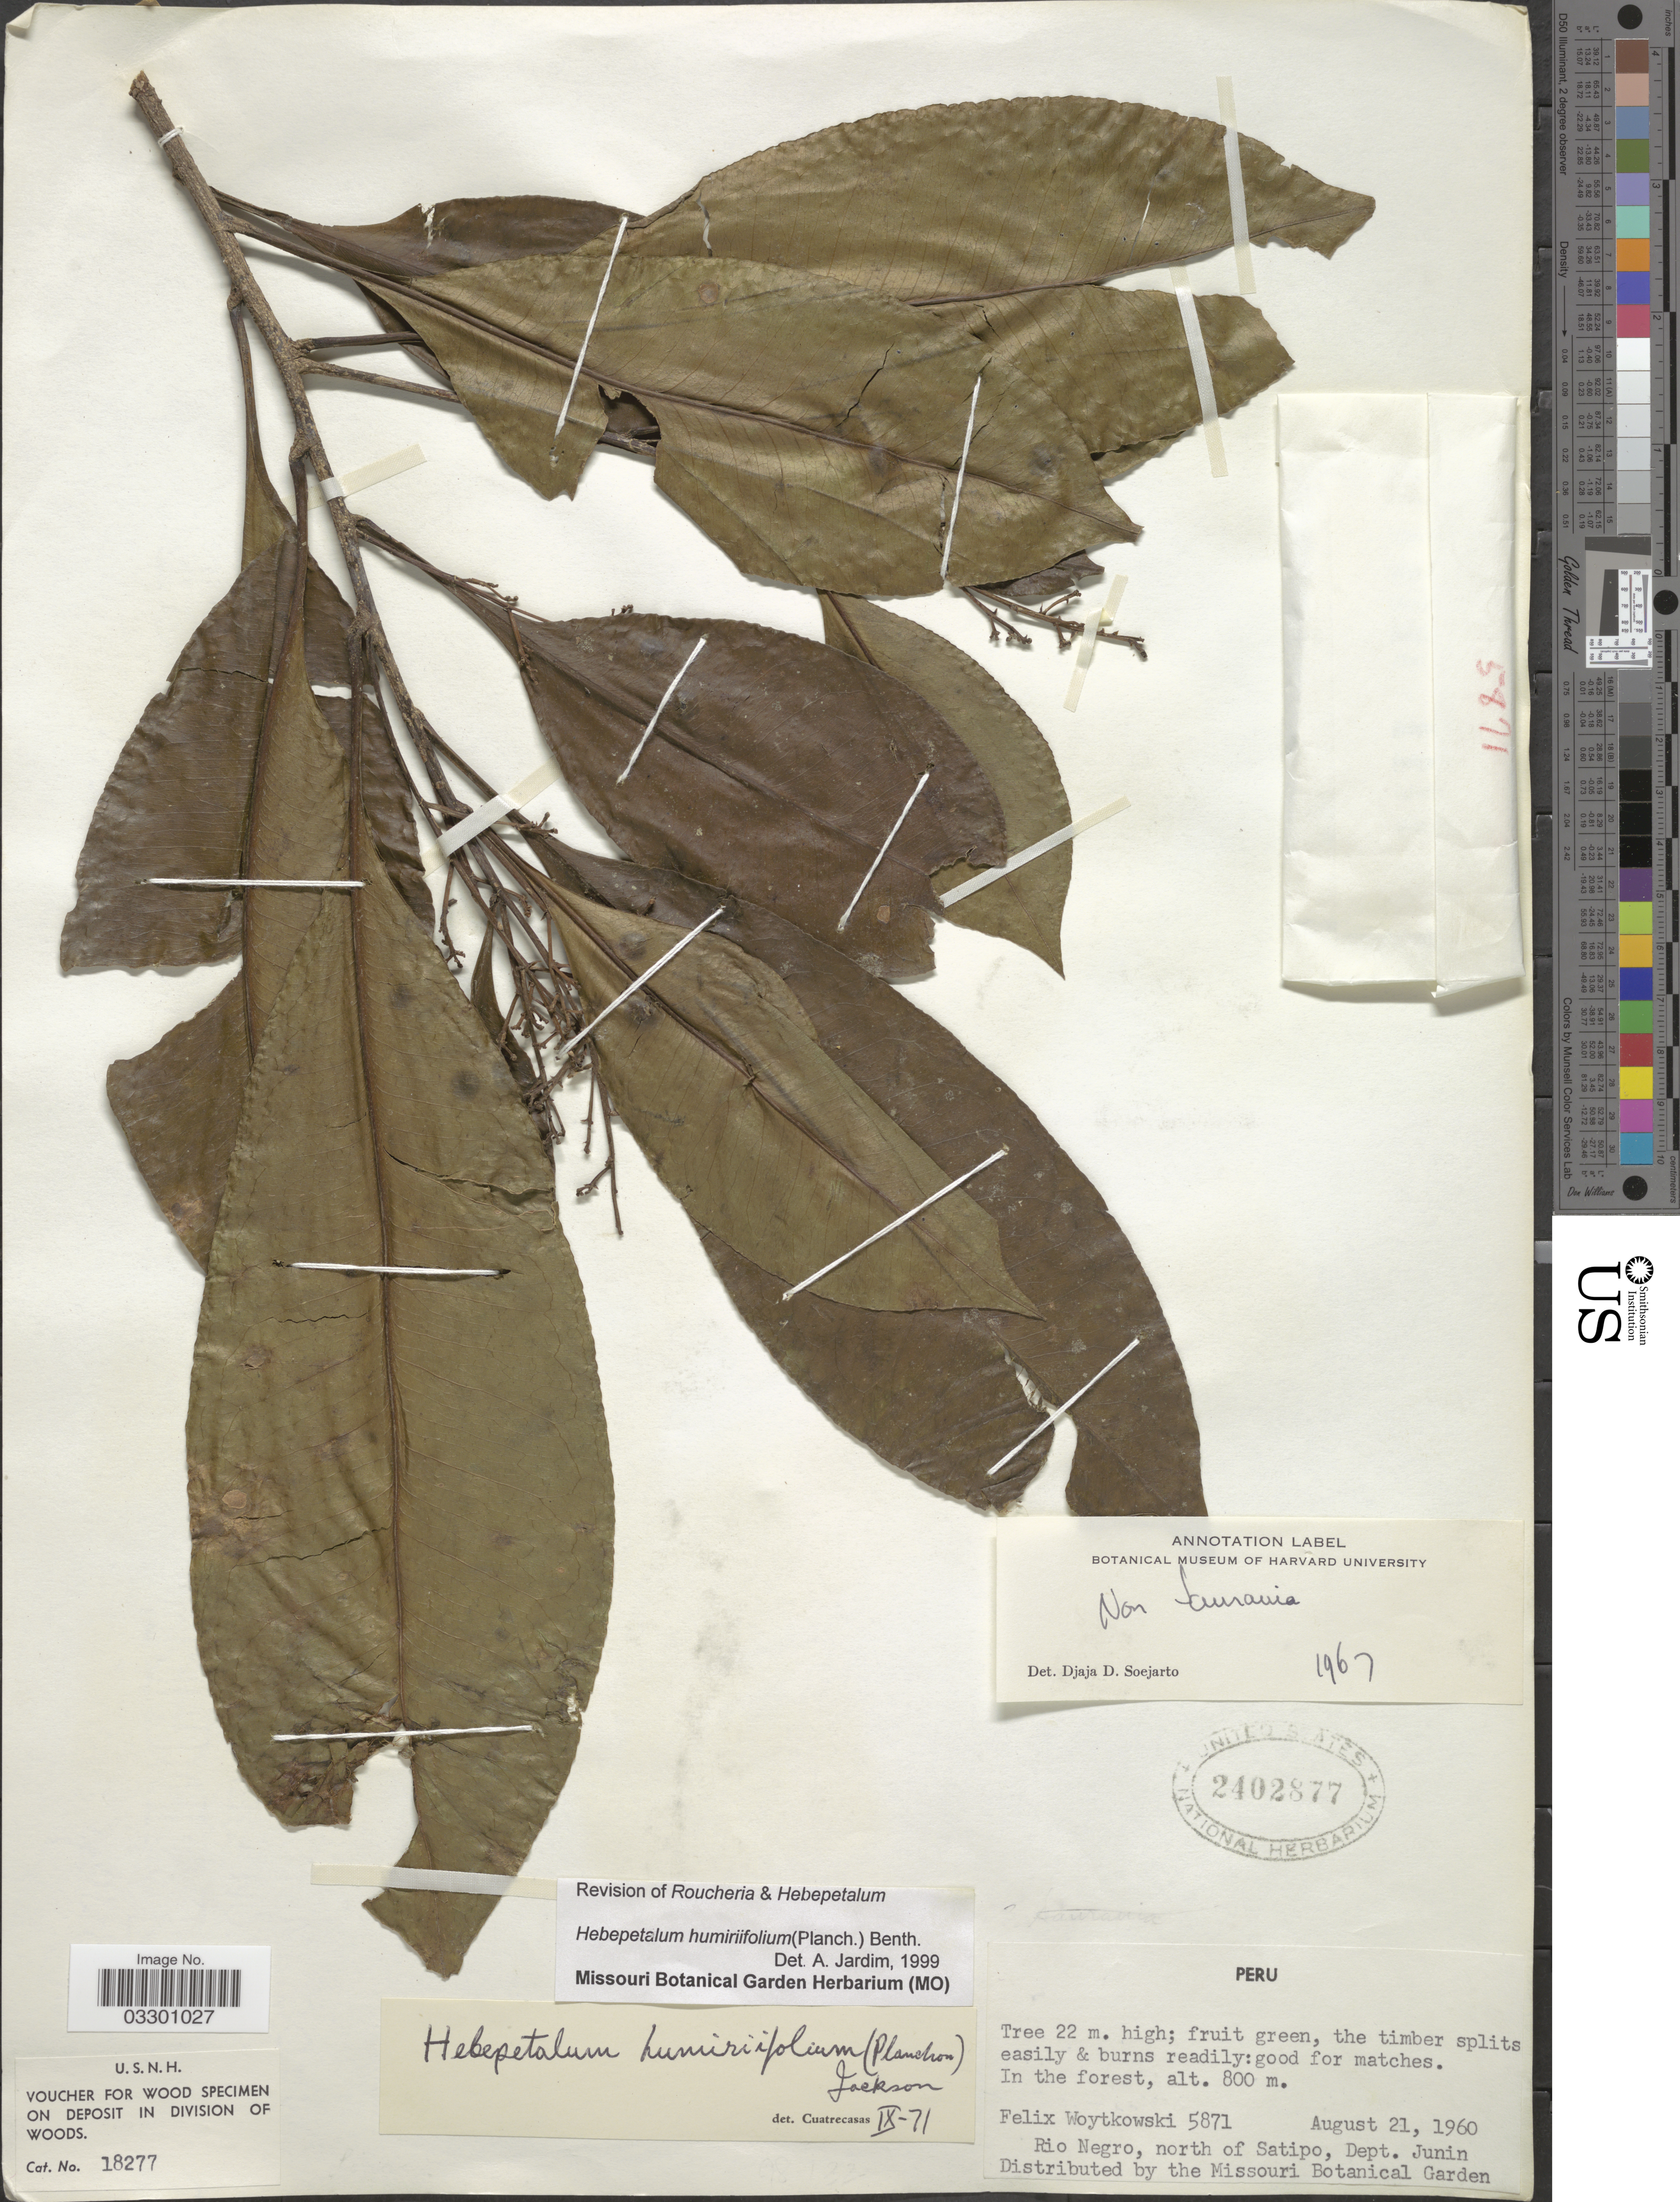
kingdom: Plantae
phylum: Tracheophyta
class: Magnoliopsida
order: Malpighiales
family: Linaceae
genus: Hebepetalum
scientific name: Hebepetalum humiriifolium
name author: (Planch.) Benth.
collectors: F. Woytkowski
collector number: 5871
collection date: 1960-08-21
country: Peru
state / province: Junín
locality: Rio Negro, north of Satipo, Dept. Junin.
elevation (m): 800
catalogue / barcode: US 2402877